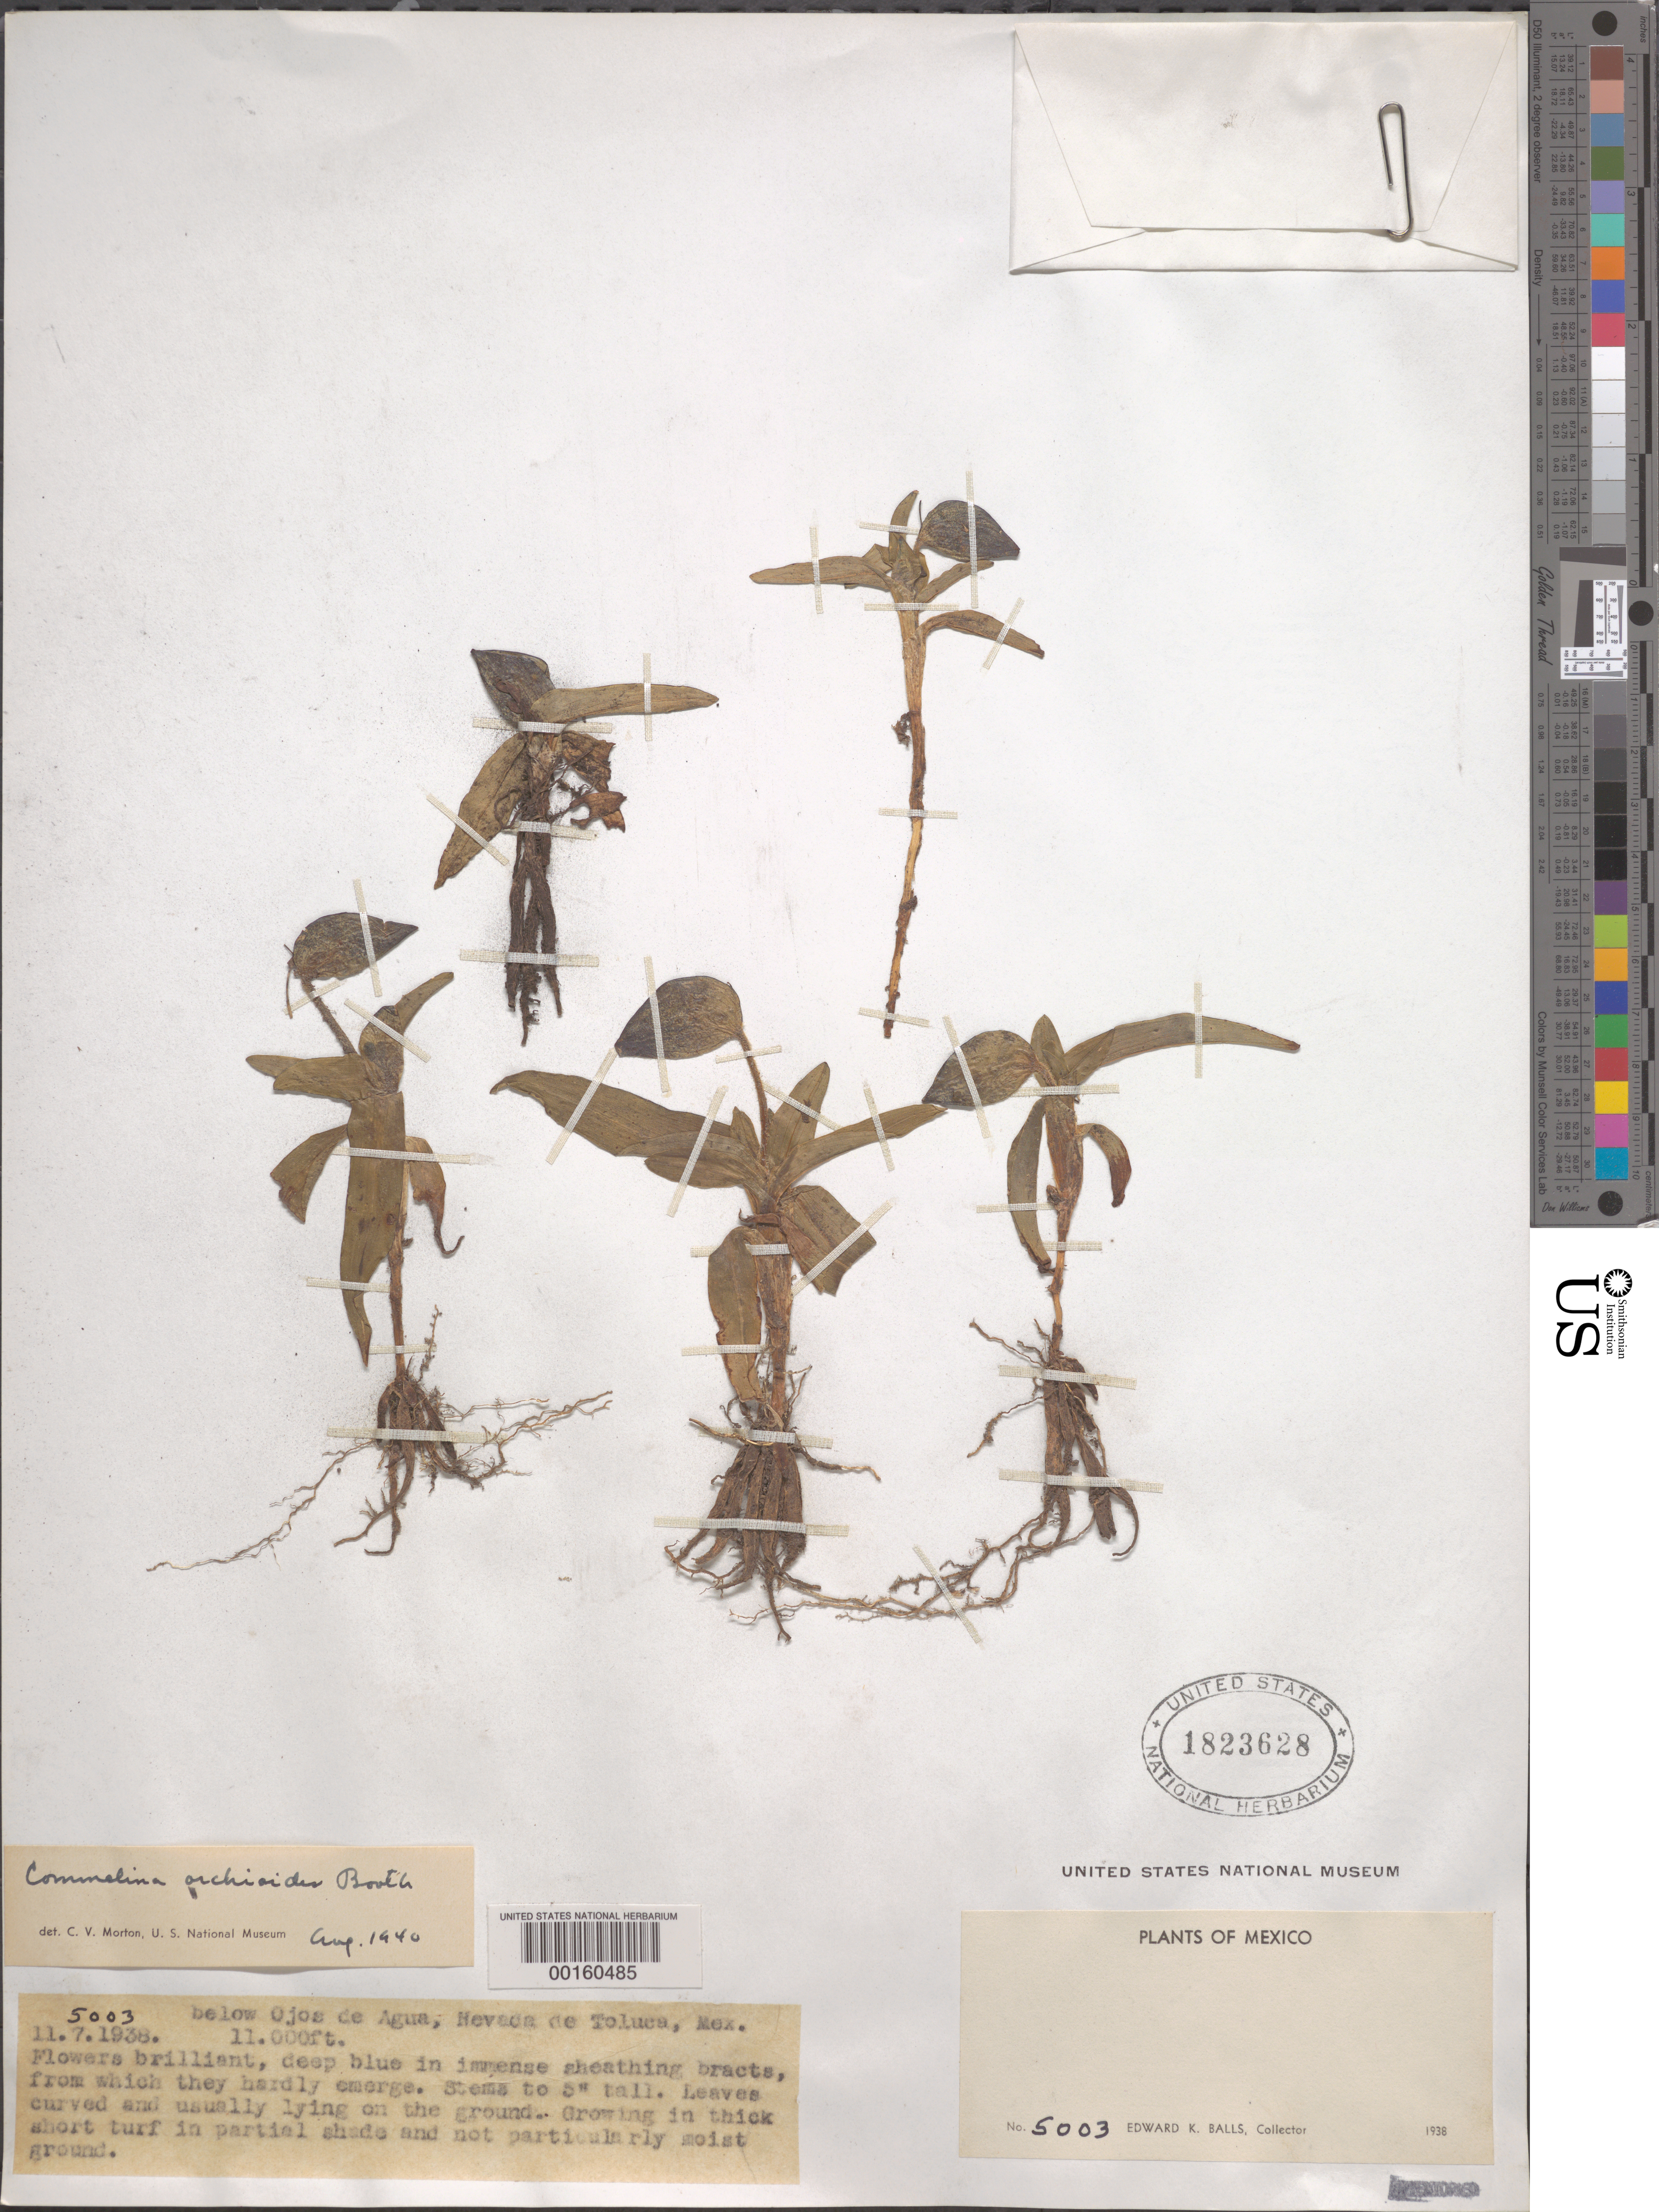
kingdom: Plantae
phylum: Tracheophyta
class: Liliopsida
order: Commelinales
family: Commelinaceae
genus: Commelina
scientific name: Commelina elliptica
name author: Kunth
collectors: E. K. Balls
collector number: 5003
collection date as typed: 11 Jul 1938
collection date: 1938-07-11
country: Mexico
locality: Nevada de toluca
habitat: Dry soil; partial shade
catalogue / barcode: US 1823628